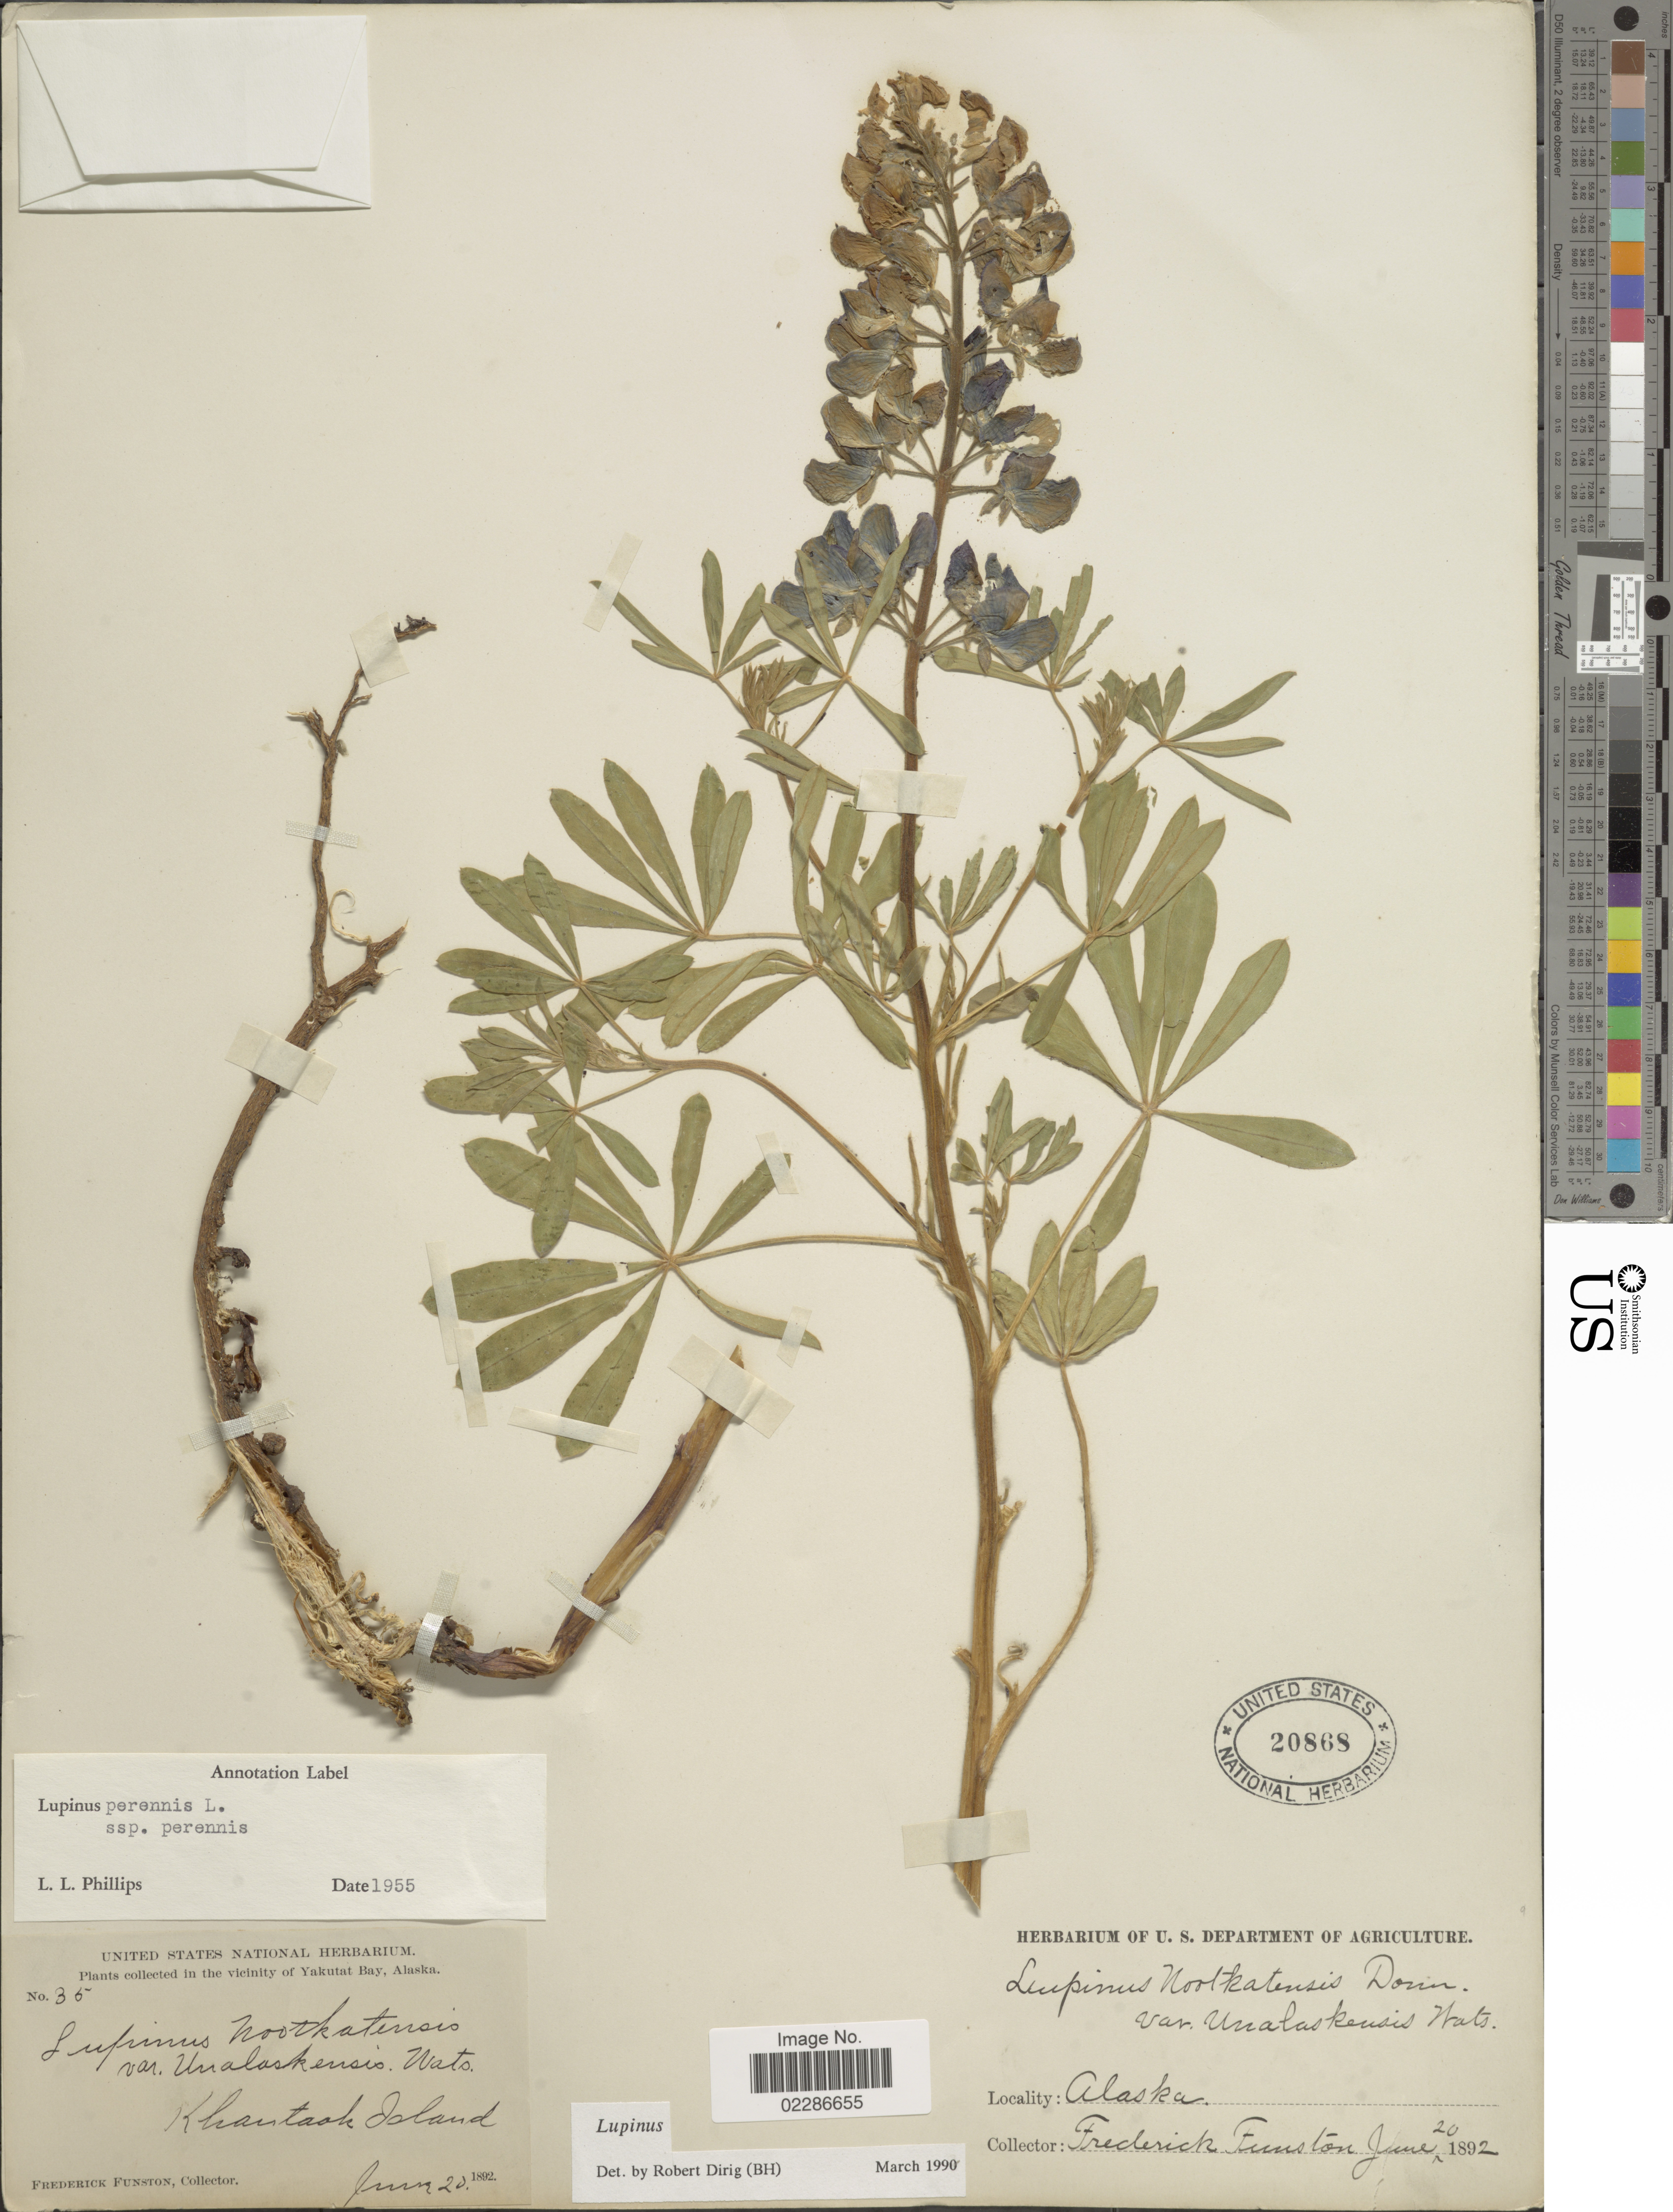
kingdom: Plantae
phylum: Tracheophyta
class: Magnoliopsida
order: Fabales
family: Fabaceae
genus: Lupinus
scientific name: Lupinus perennis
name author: L.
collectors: F. Funston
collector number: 35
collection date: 1892-06-20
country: United States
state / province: Alaska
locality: In the vicinity of Yakutat Bay, Khantaok Island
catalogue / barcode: US 20868